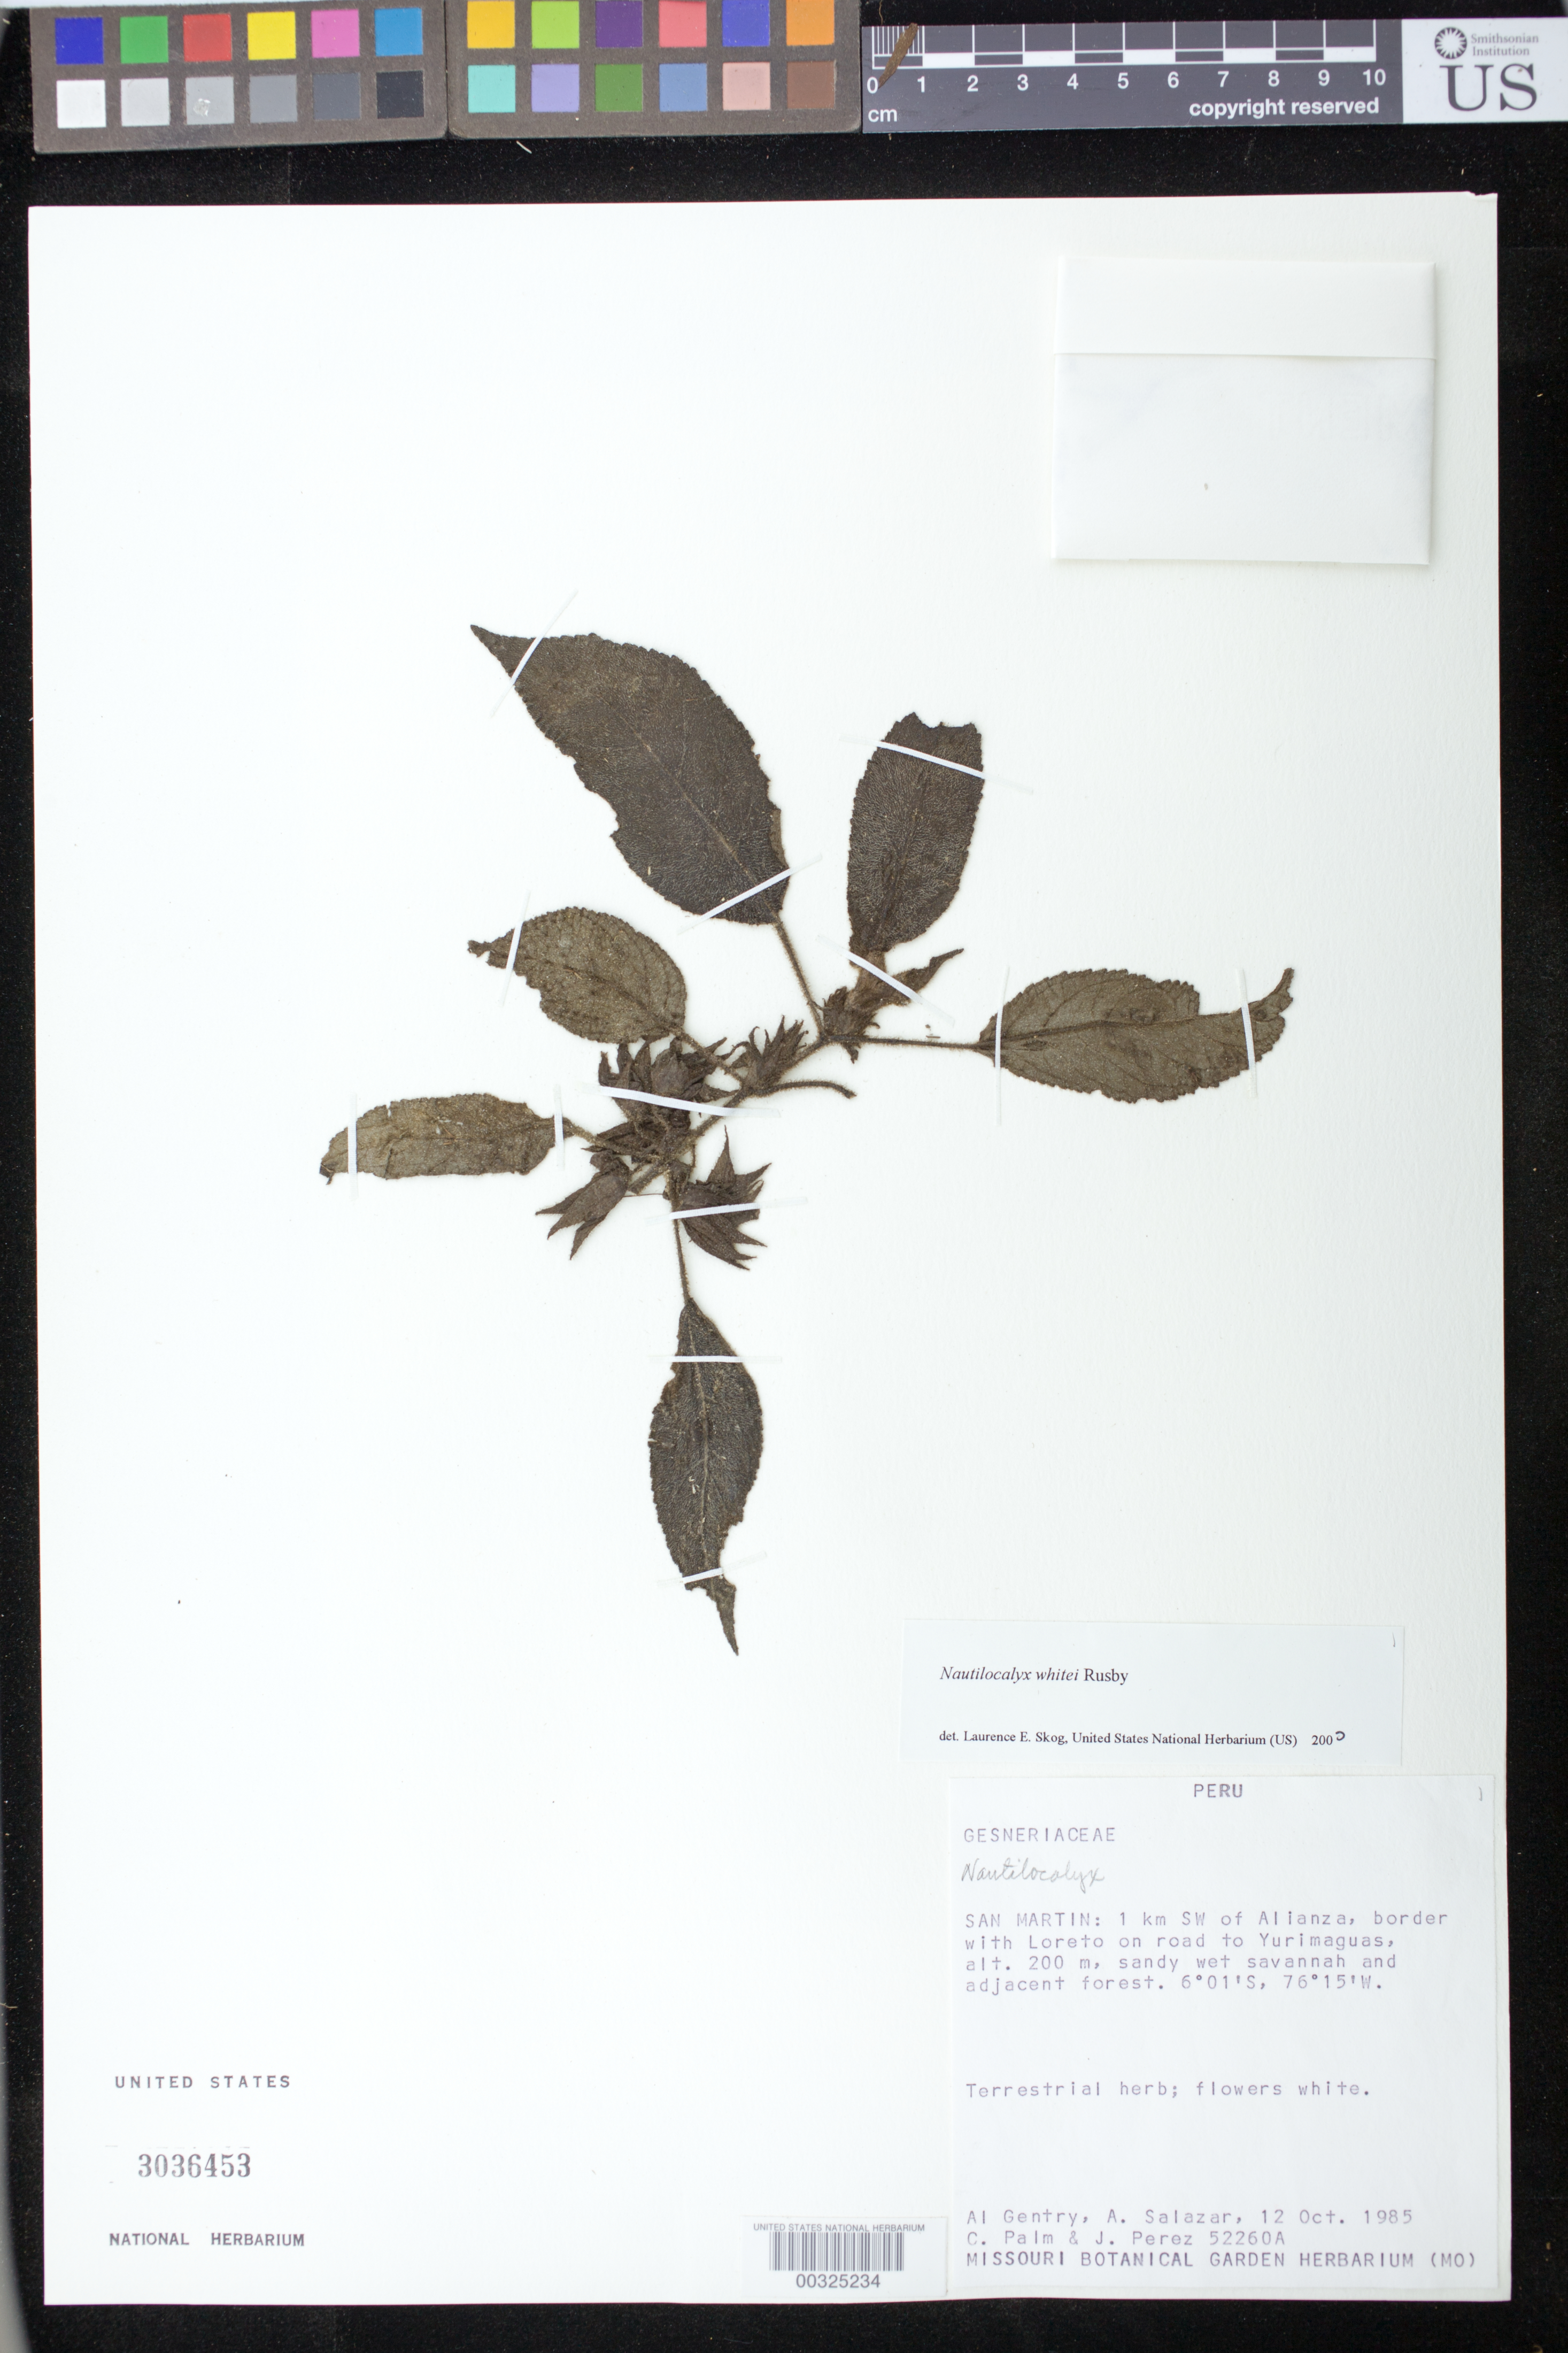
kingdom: Plantae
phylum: Tracheophyta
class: Magnoliopsida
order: Lamiales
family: Gesneriaceae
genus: Nautilocalyx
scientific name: Nautilocalyx whitei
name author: Rusby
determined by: Skog, Laurence E.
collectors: A. H. Gentry, A. Salazar, C. Palm & J. Perez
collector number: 52260 A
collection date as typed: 12 Oct 1985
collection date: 1985-10-12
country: Peru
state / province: San Martín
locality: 1 km SW of Alianza, border with Loreto on road to Yurimaguas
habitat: Sandy wet savannah and adjacent forest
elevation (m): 200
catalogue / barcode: US 3036453